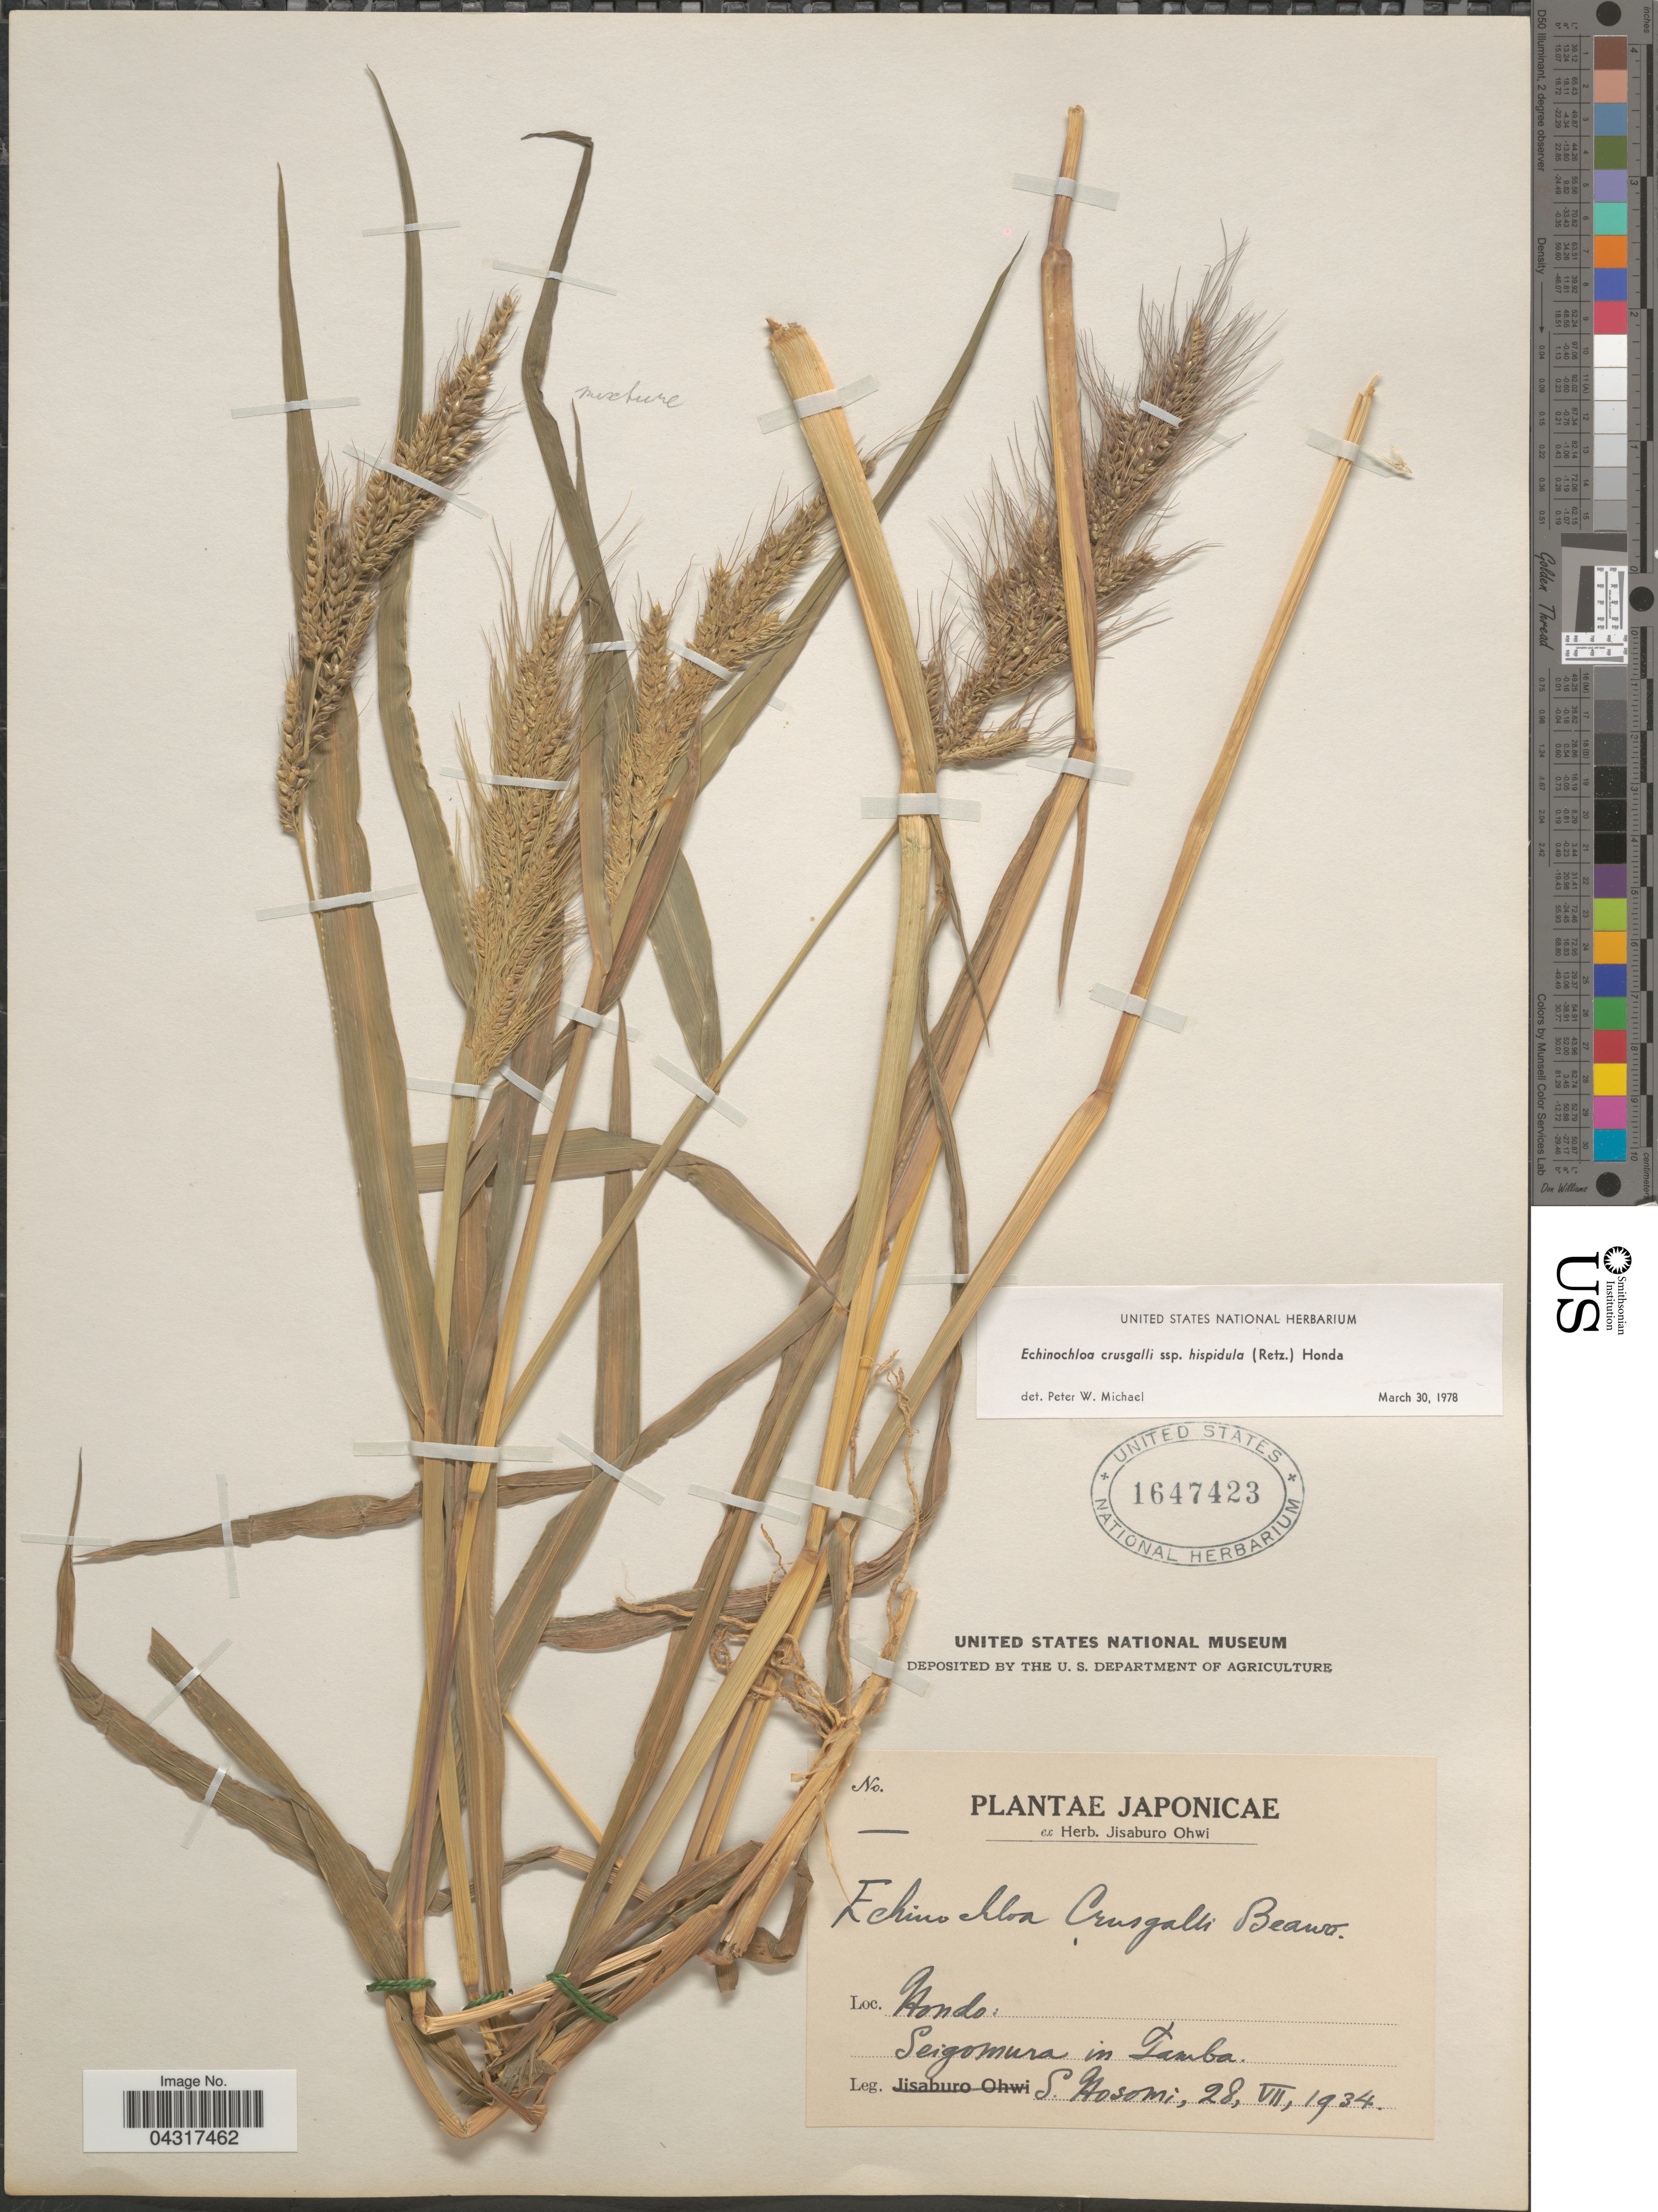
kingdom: Plantae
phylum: Tracheophyta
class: Liliopsida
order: Poales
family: Poaceae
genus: Echinochloa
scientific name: Echinochloa oryzoides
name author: (Ard.) Fritsch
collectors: S. Hosomi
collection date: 1934-07-28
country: Japan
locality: Hondo: Seigomura in Tamba.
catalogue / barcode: US 1647423